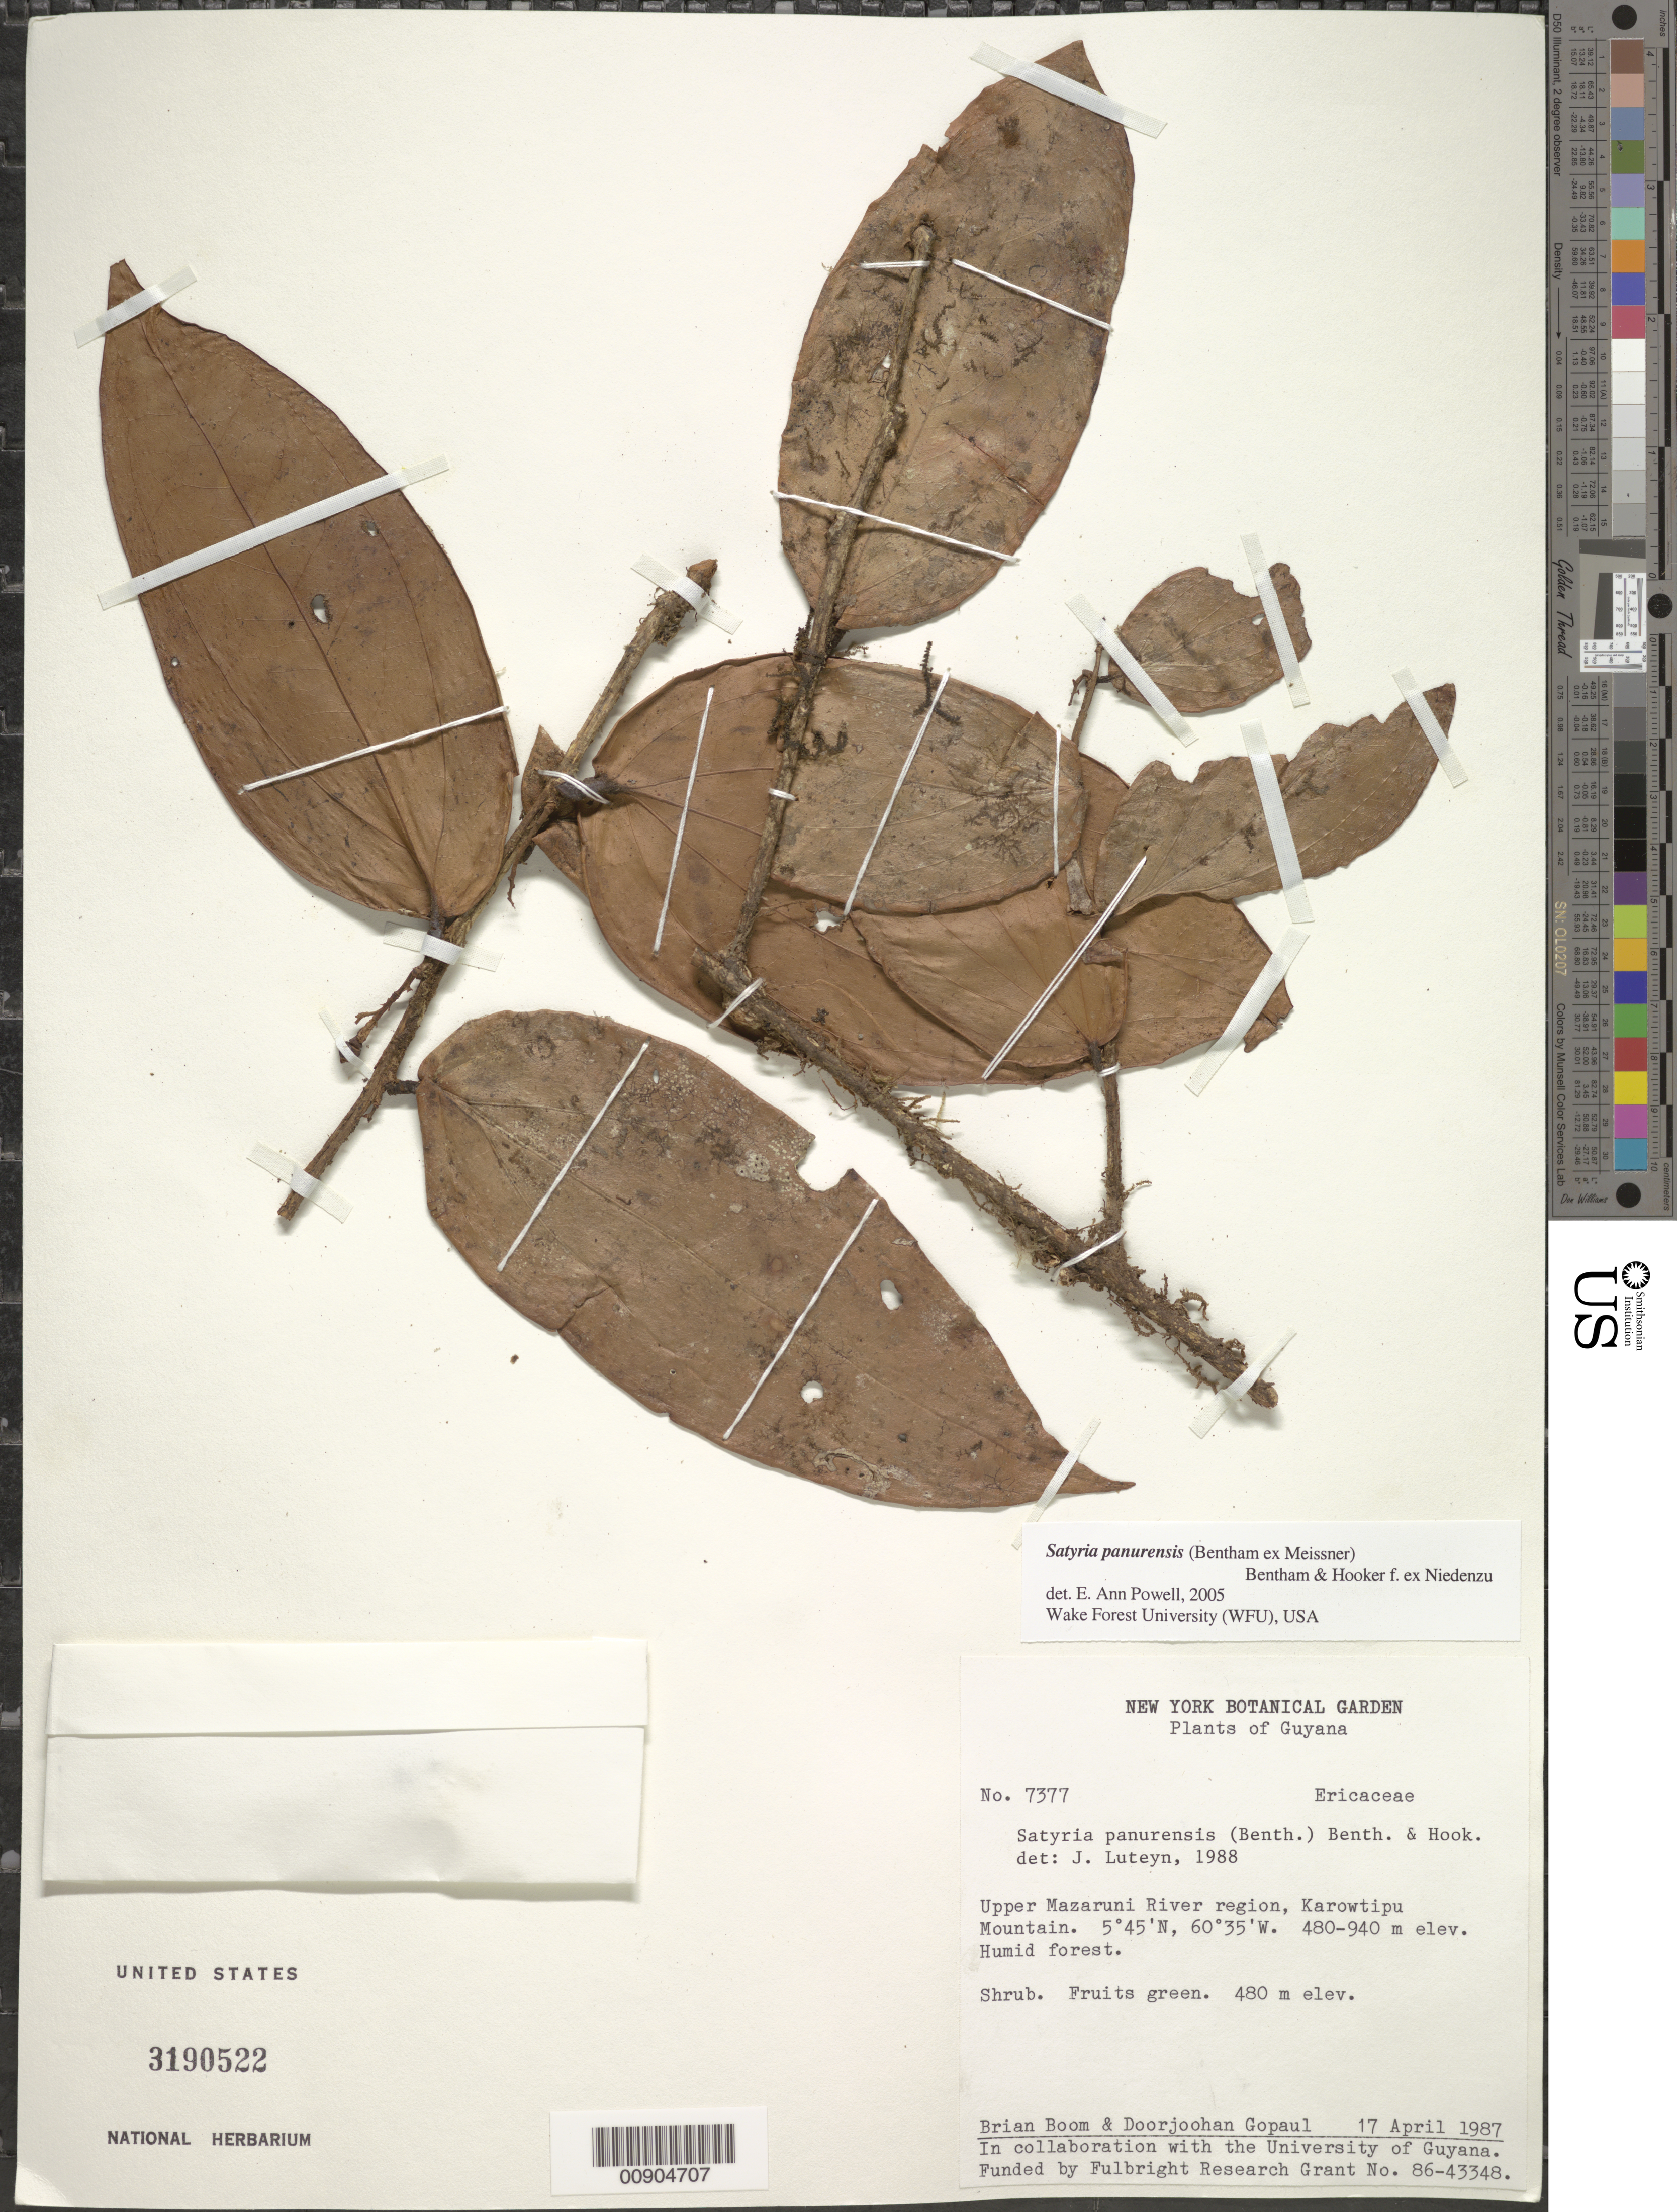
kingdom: Plantae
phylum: Tracheophyta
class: Magnoliopsida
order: Ericales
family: Ericaceae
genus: Satyria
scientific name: Satyria panurensis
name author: (Benth. ex Meisn.) Benth. & Hook. f. ex Nied.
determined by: Powell, E. A.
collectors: B. M. Boom & D. Gopaul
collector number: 7377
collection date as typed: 17-Apr-87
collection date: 1987-04-17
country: Guyana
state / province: Cuyuni-Mazaruni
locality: Karowtipu Mountain, upper Mazaruni R. region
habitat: Humid forest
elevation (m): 480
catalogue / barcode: US 3190522